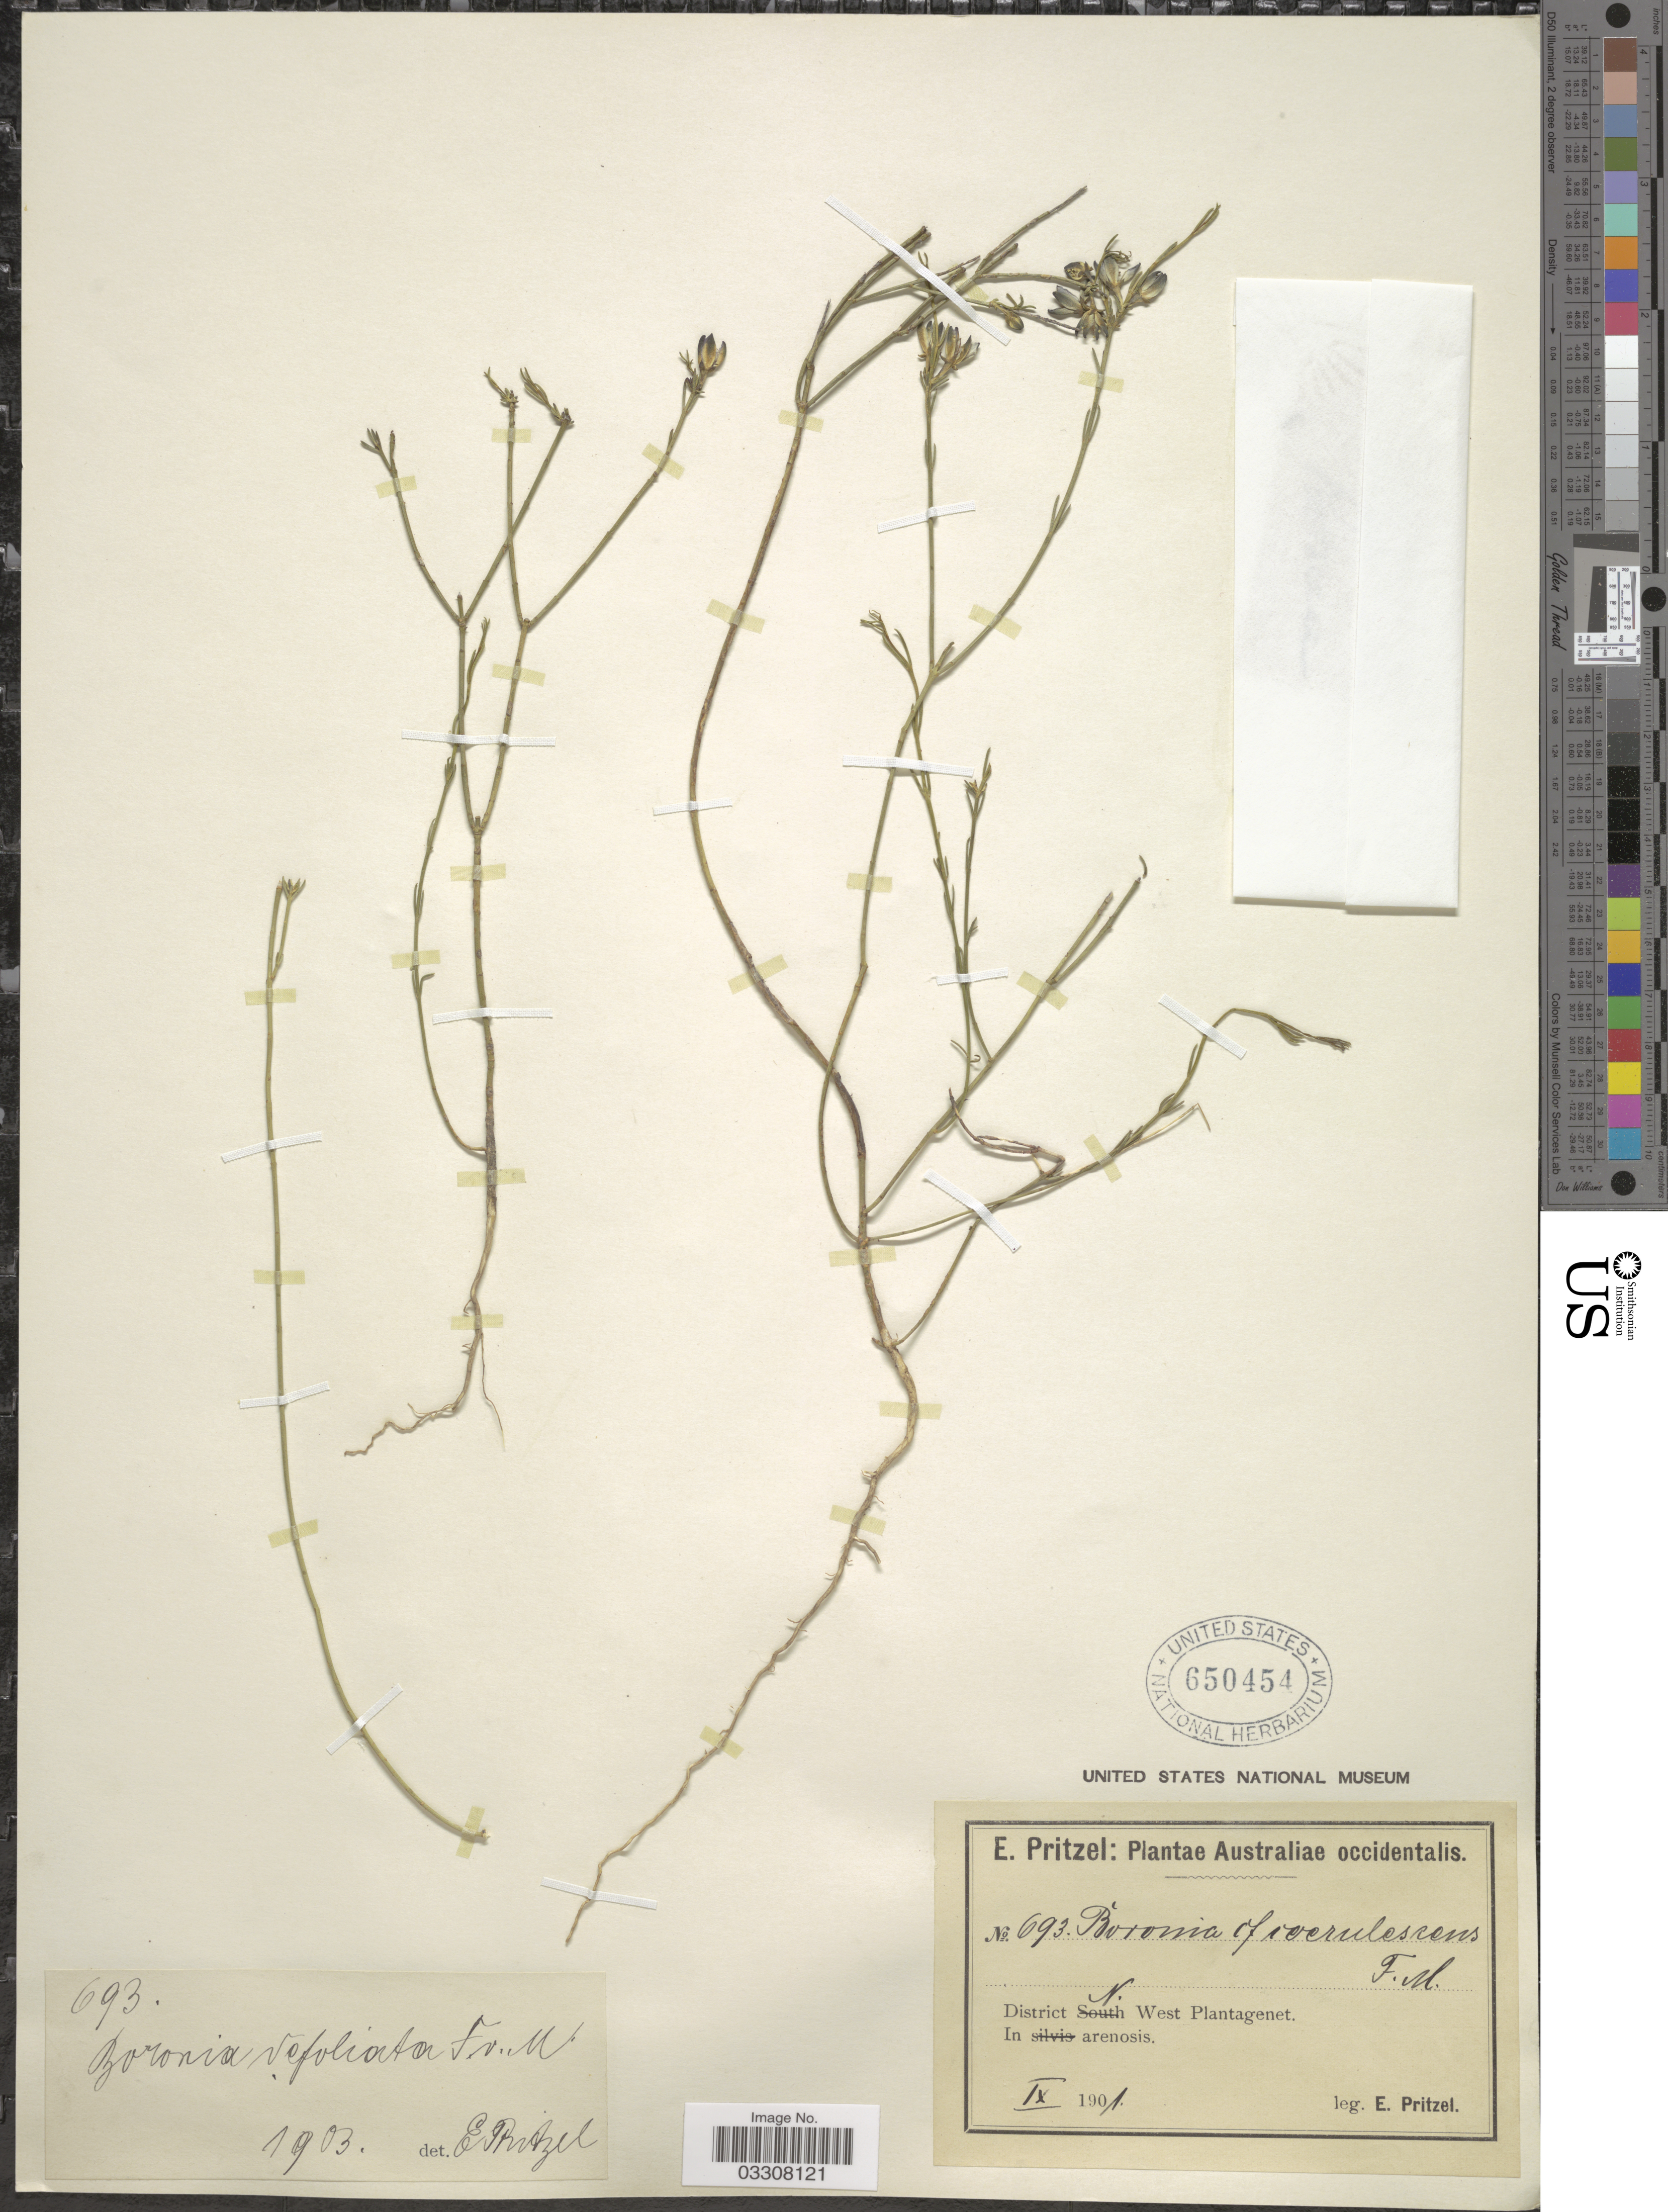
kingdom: Plantae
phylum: Tracheophyta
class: Magnoliopsida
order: Sapindales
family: Rutaceae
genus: Cyanothamnus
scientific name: Cyanothamnus bussellianus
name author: (F. Muell.) Duretto & Heslewood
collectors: E. G. Pritzel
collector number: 693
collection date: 1901-09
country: Australia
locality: Australiae occidentalis. District N West Plantagenet.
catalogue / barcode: US 650454